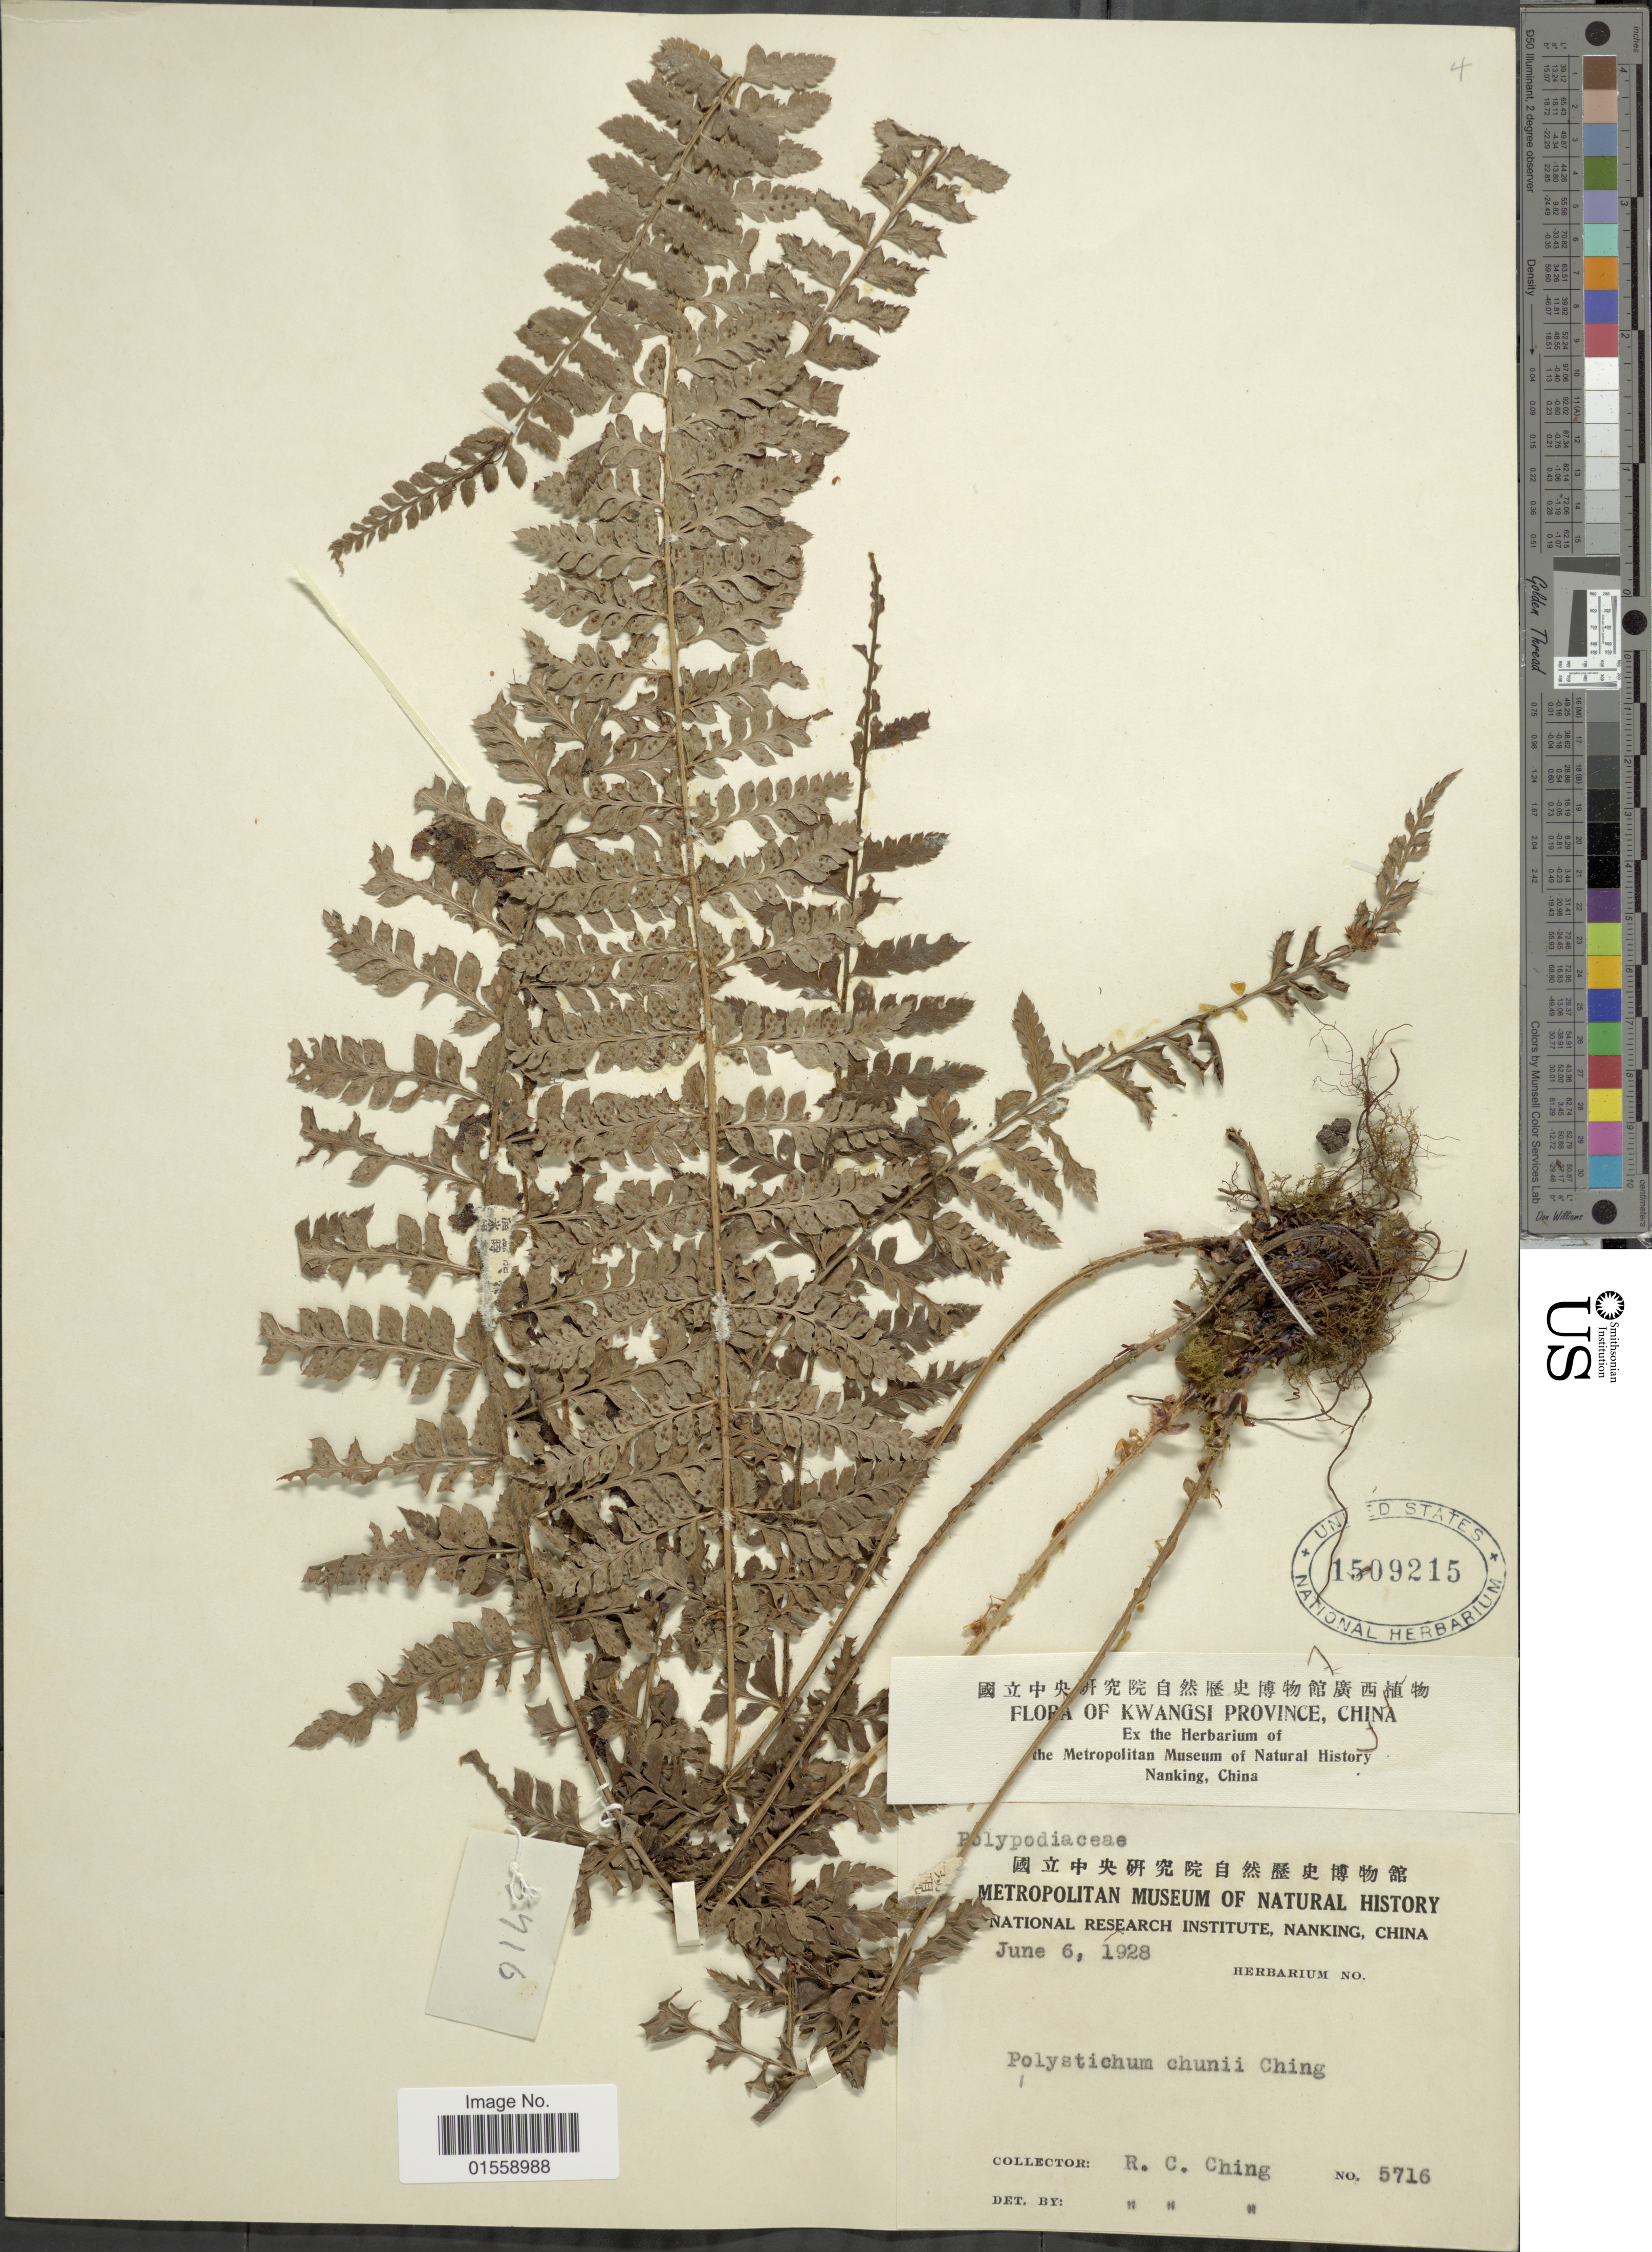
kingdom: Plantae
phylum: Tracheophyta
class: Polypodiopsida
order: Polypodiales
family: Dryopteridaceae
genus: Polystichum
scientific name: Polystichum chunii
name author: Ching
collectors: R. C. Ching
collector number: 5716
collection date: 1928-06-06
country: China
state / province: Guangxi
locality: Kwangsi Province.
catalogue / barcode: US 1509215